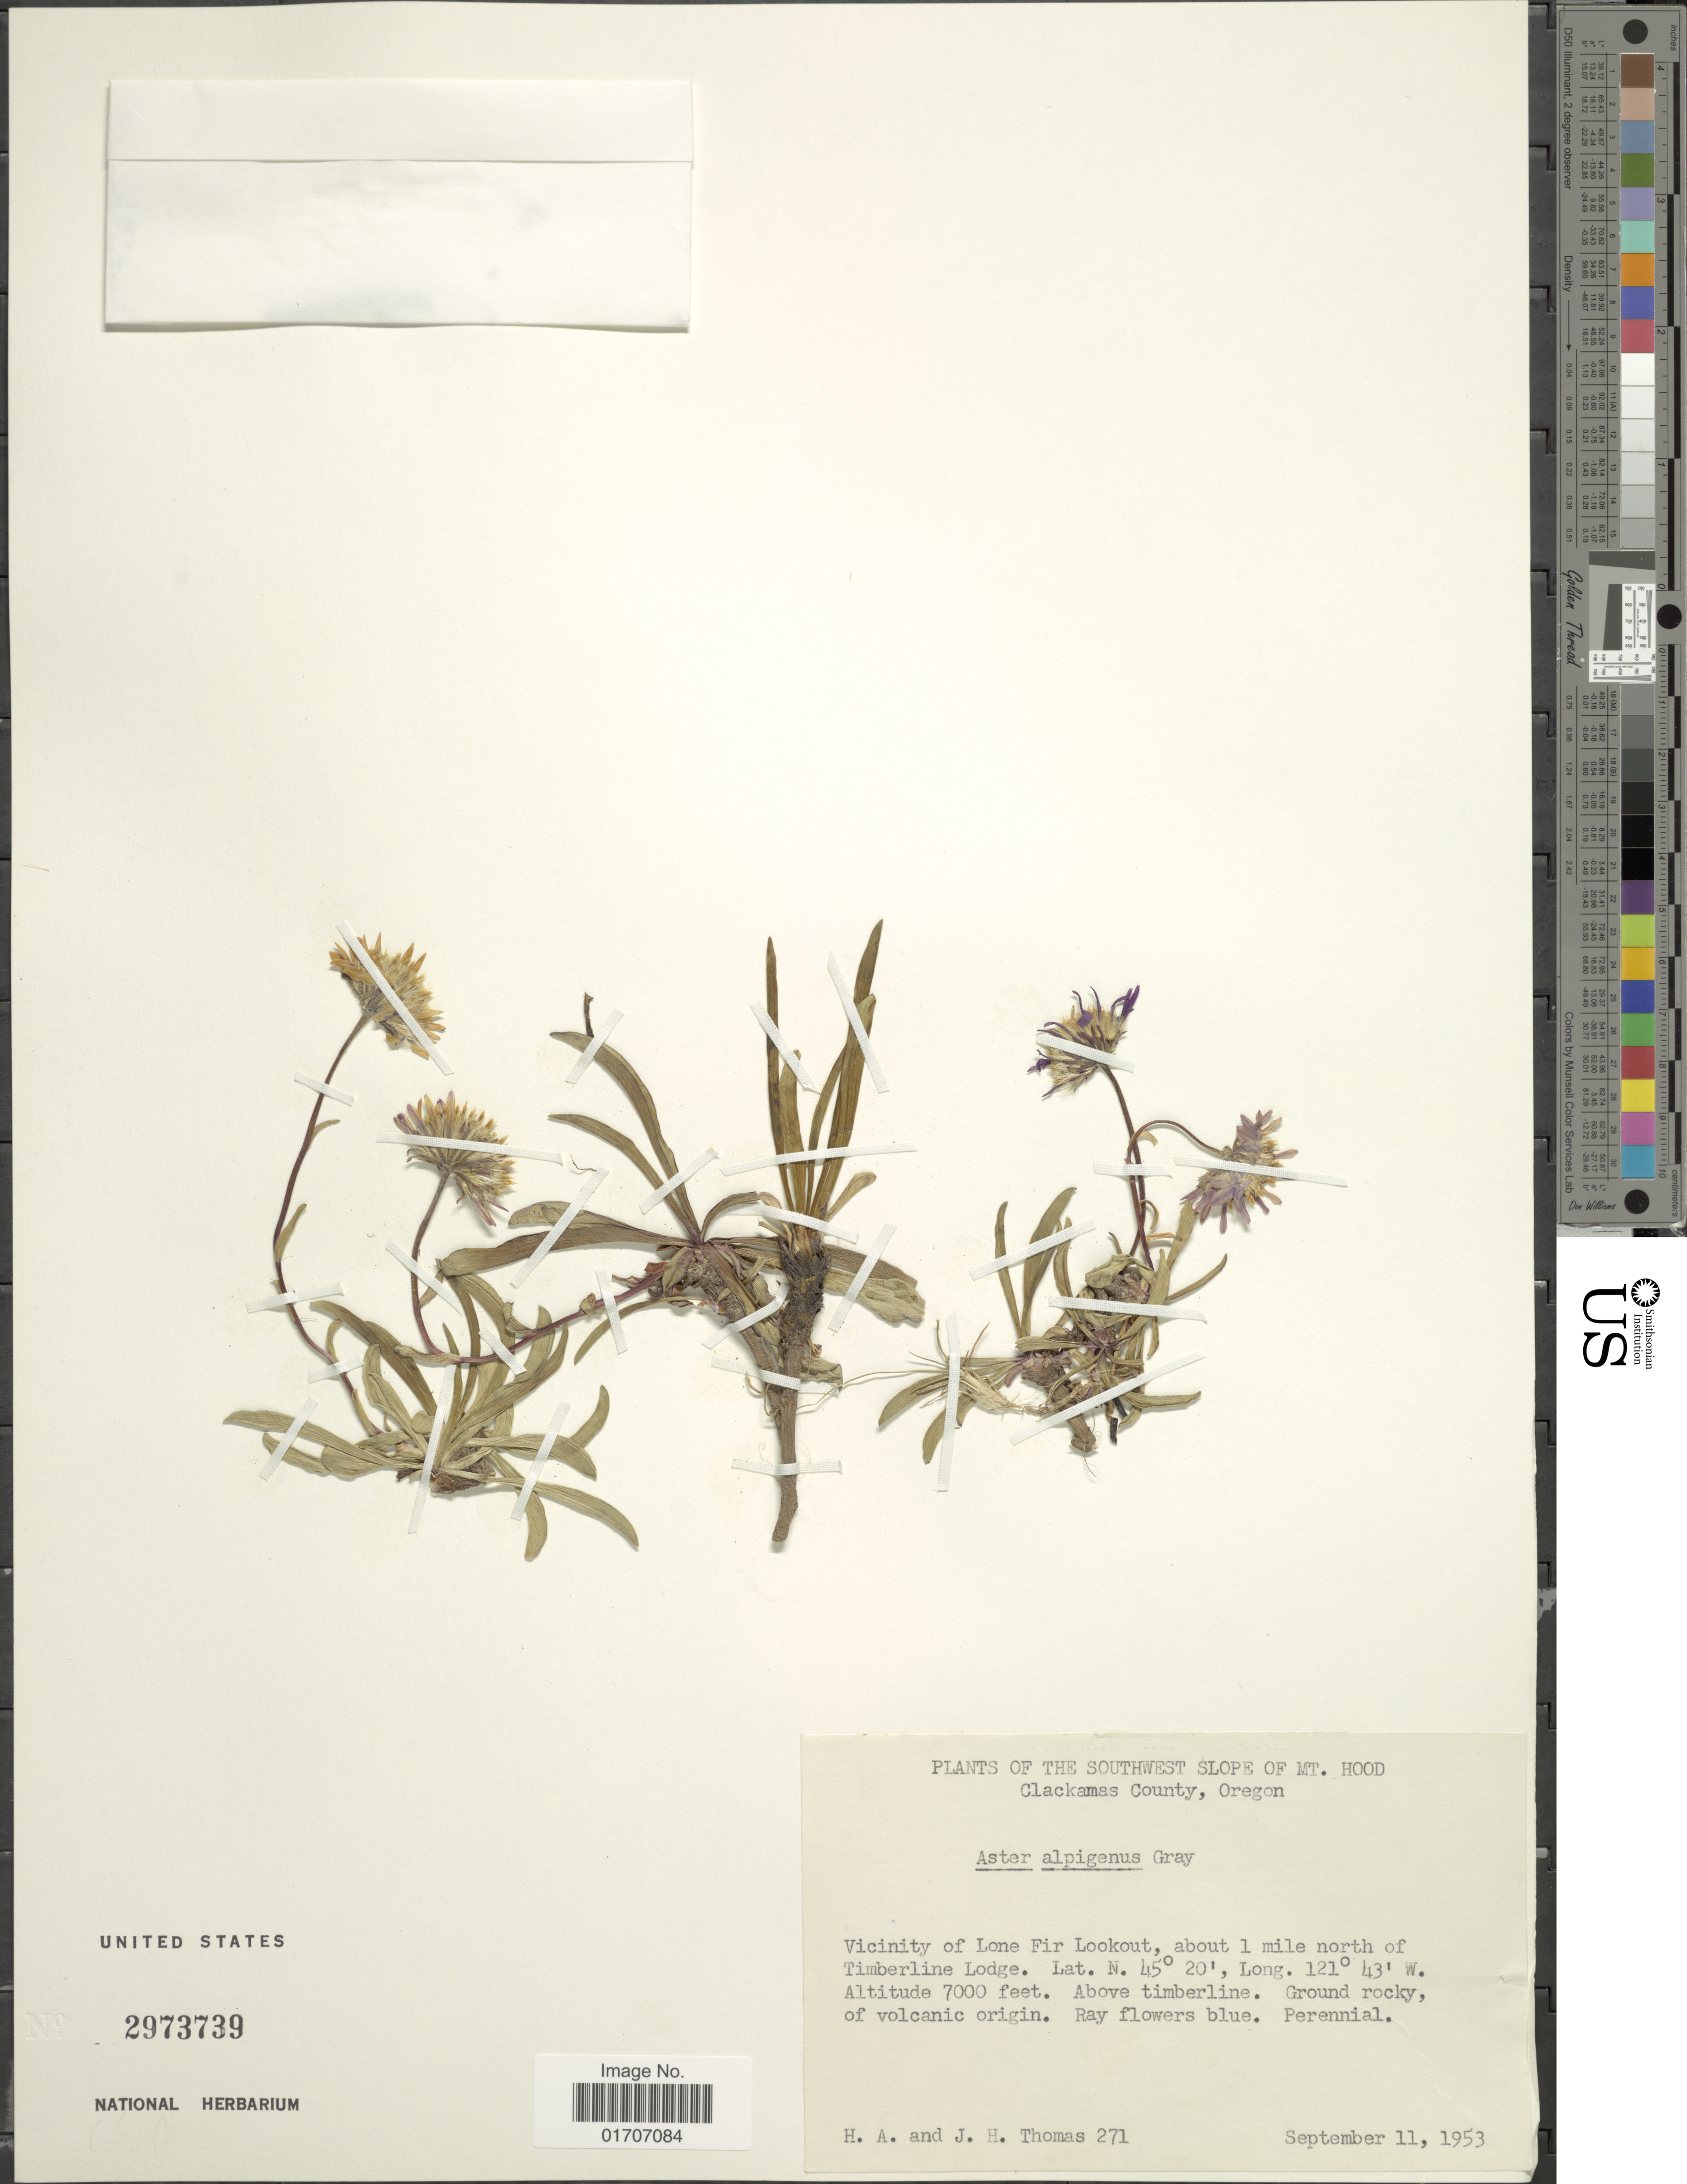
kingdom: Plantae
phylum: Tracheophyta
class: Magnoliopsida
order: Asterales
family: Asteraceae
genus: Oreostemma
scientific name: Oreostemma alpigenum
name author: (Torr. & A. Gray) Greene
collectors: H. Thomas & J. H. Thomas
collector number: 271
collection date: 1953-09-11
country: United States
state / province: Oregon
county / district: Clackamas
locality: Southwest slope of Mt. Hood. Clackamas County, Oregon. Vicinity of Lone Fir Lookout, about 1 mile north of Timberline Lodge.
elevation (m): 2134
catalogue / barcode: US 2973739